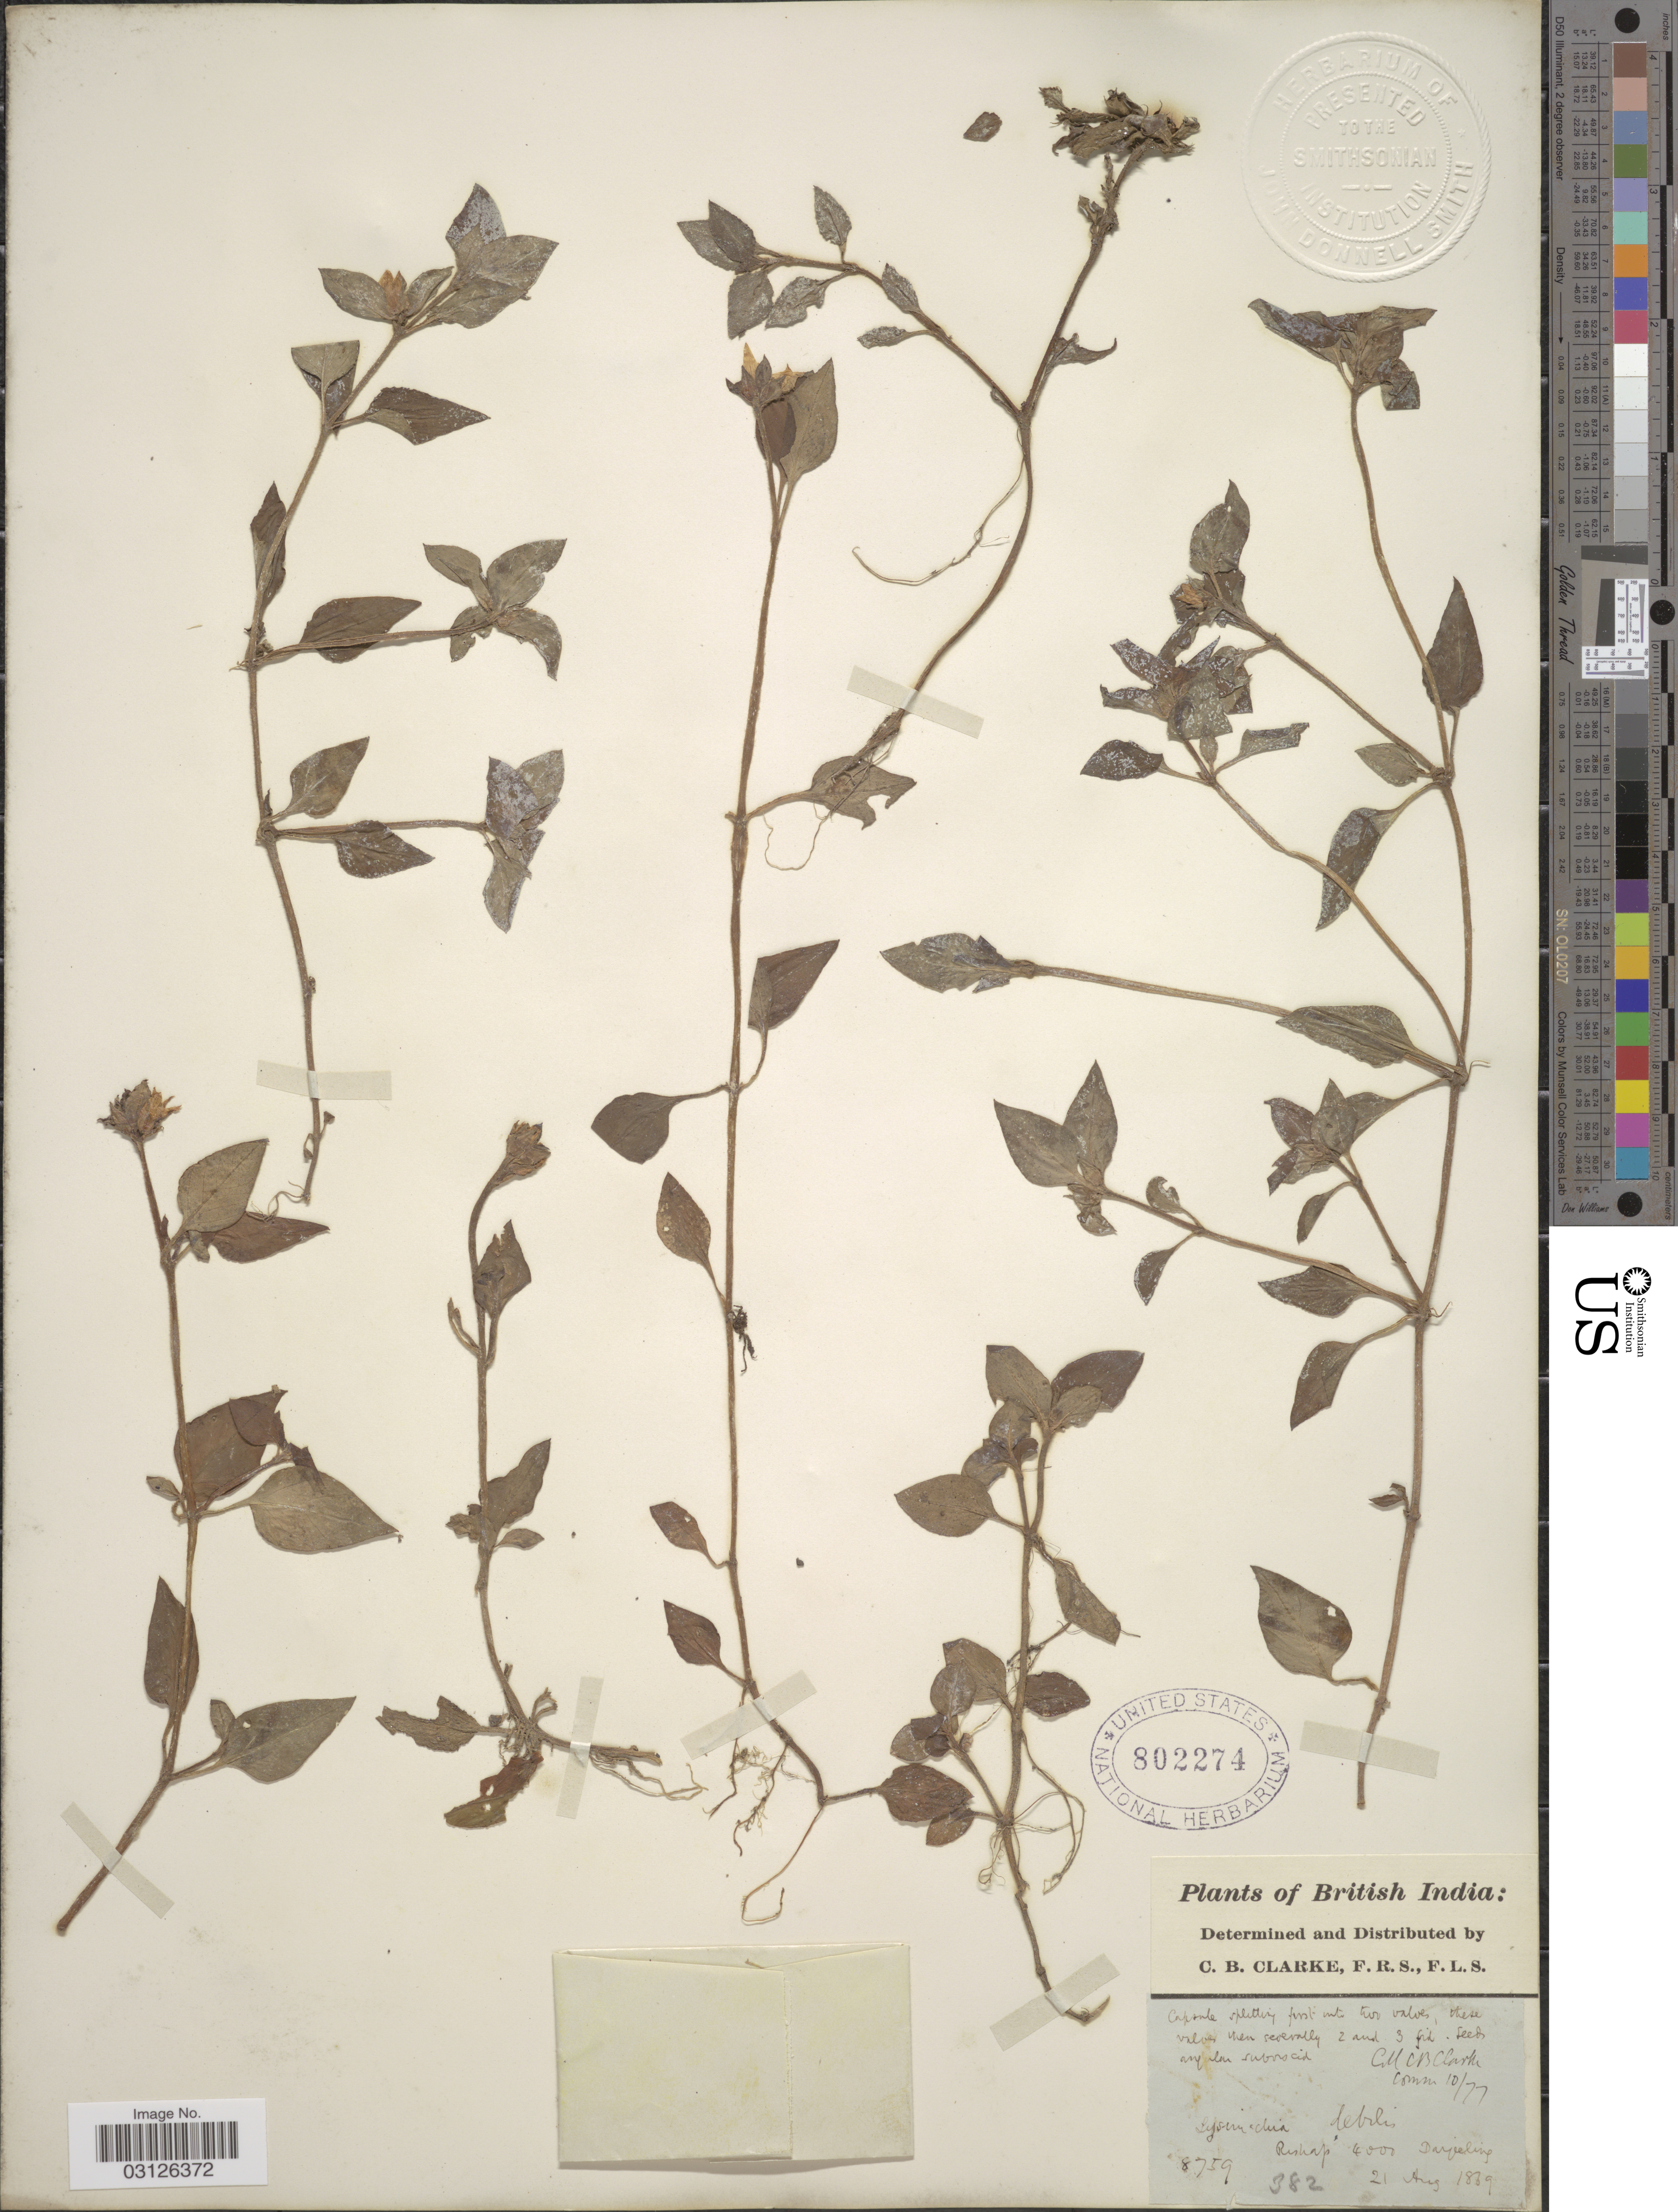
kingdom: Plantae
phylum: Tracheophyta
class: Magnoliopsida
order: Ericales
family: Primulaceae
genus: Lysimachia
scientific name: Lysimachia debilis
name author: Wall.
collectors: C. B. Clarke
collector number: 8759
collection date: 1869-08-21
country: India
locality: British India. Rishap, Darjeeling.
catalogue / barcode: US 802274